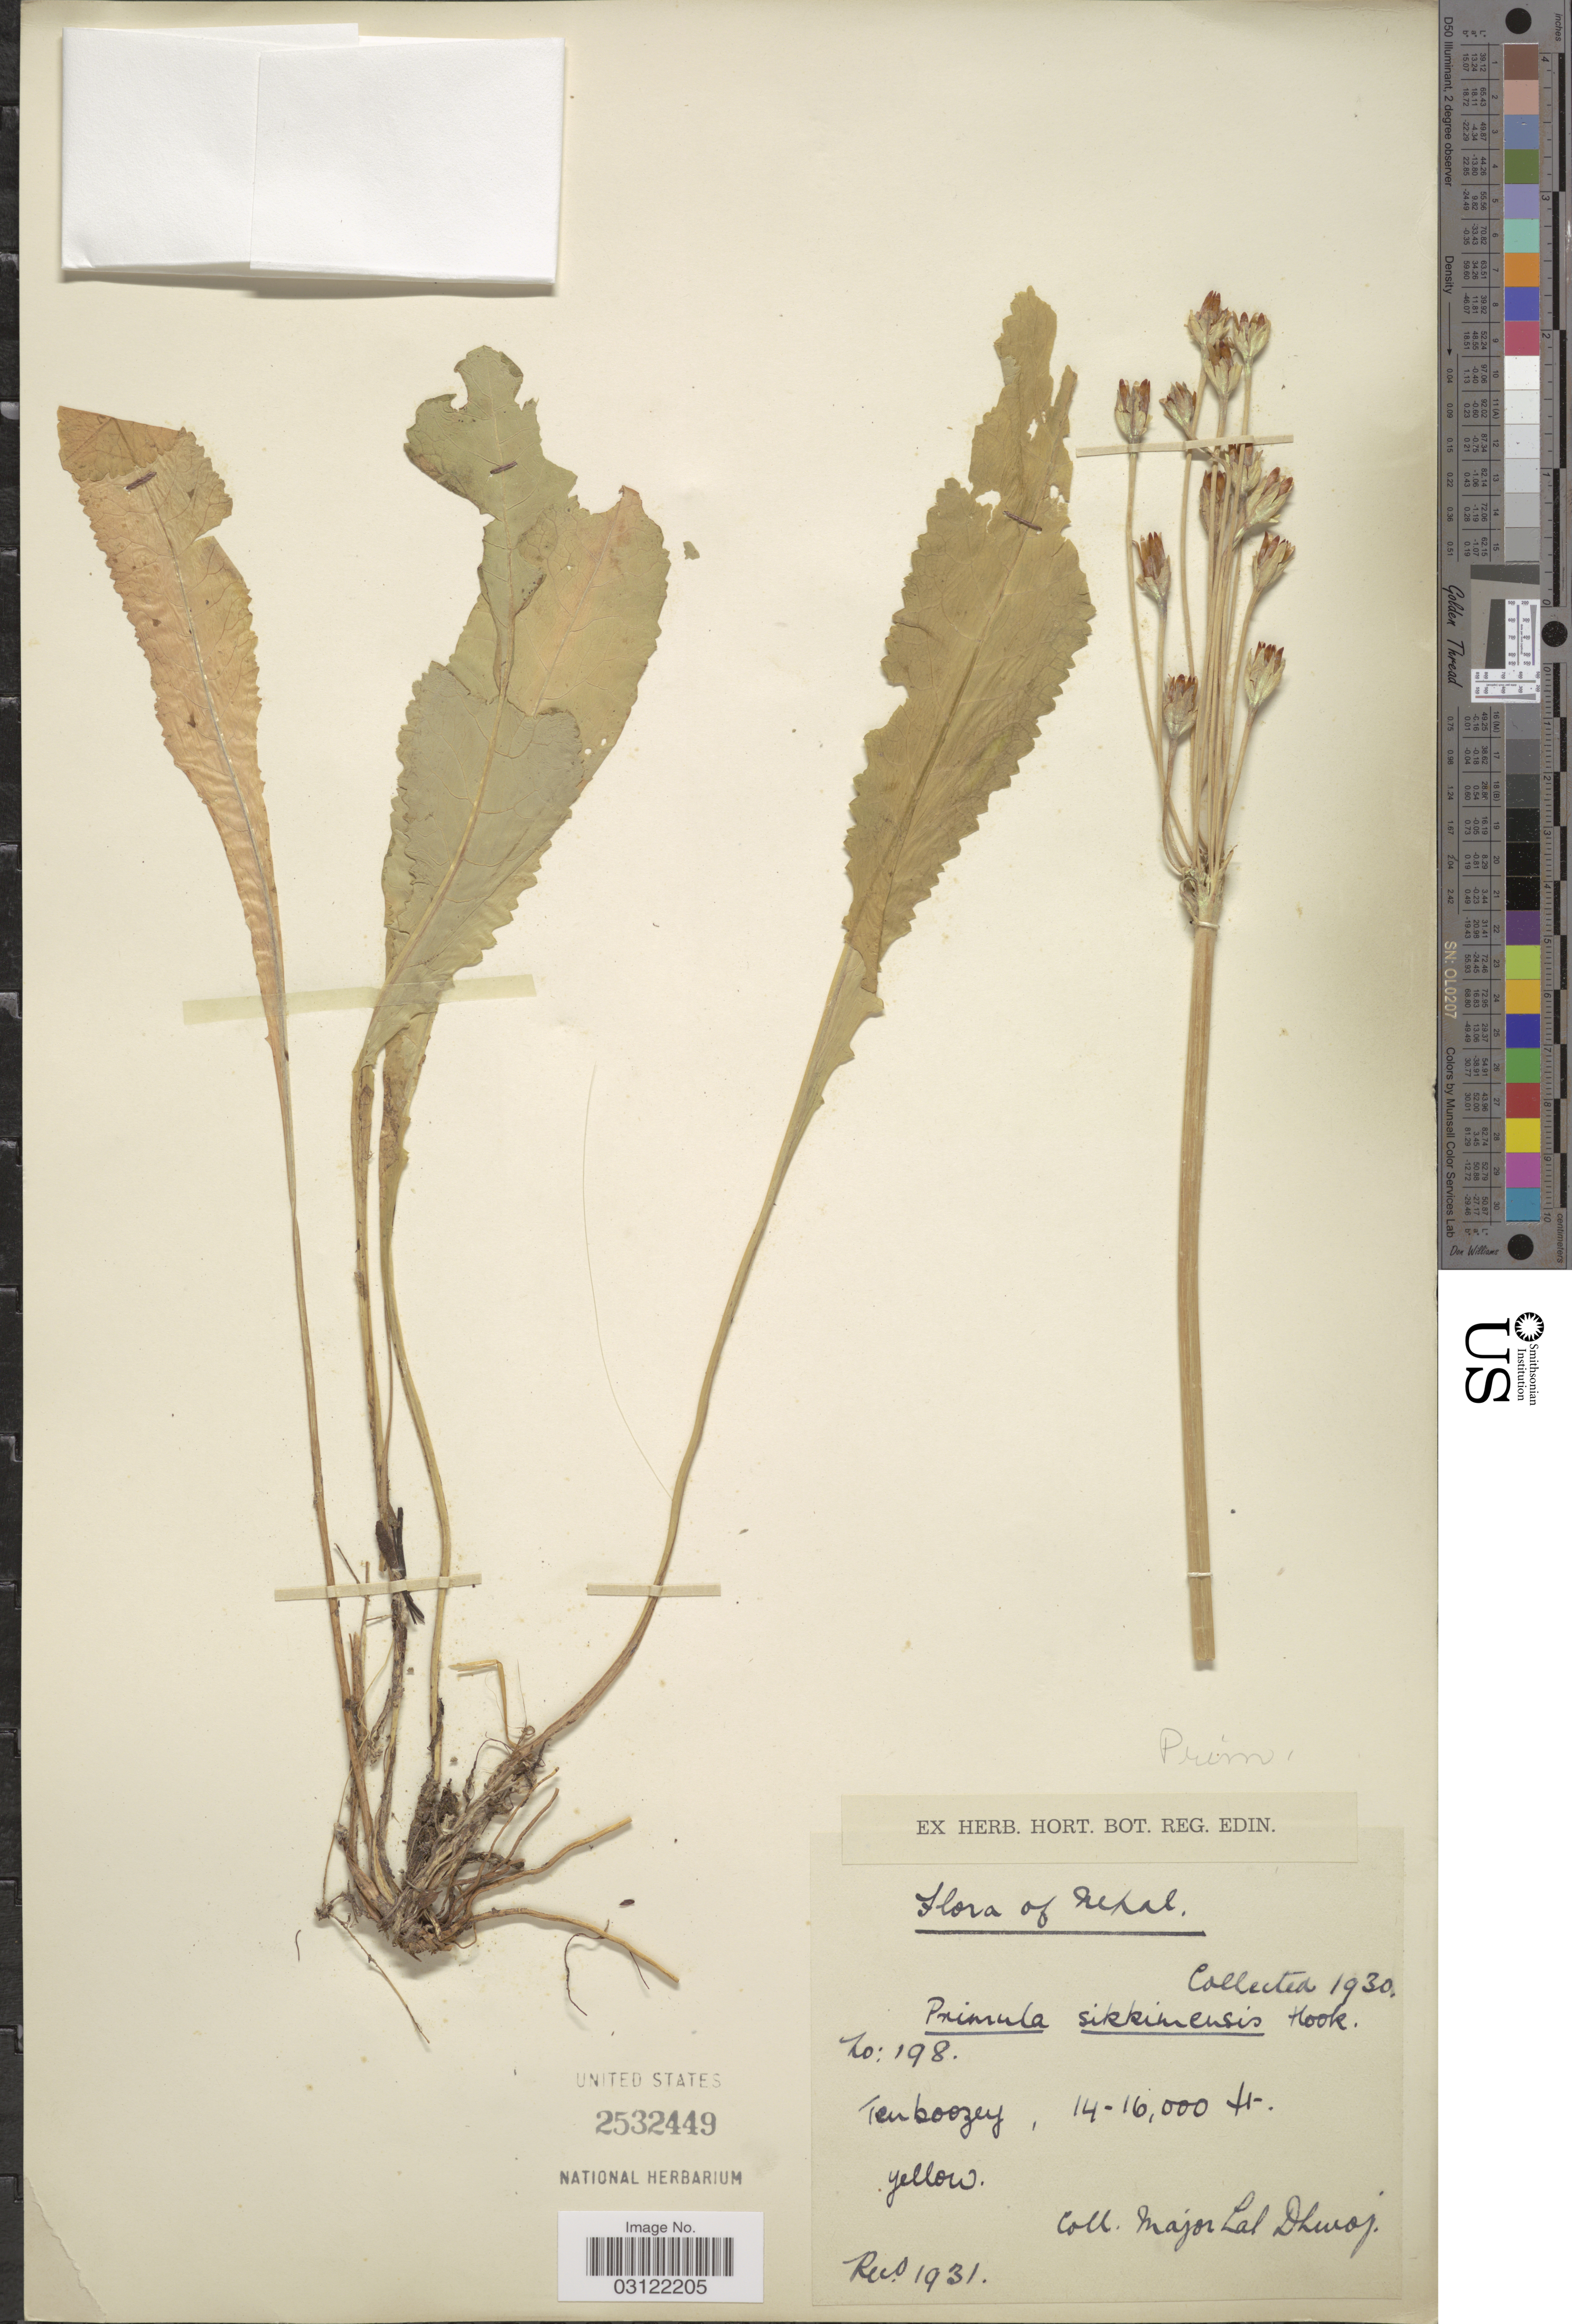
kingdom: Plantae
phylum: Tracheophyta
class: Magnoliopsida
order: Ericales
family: Primulaceae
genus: Primula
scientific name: Primula sikkimensis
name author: Hook.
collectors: Lal Dhwoj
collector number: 198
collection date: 1930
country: Nepal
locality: Tenboozey.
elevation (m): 4267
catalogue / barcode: US 2532449